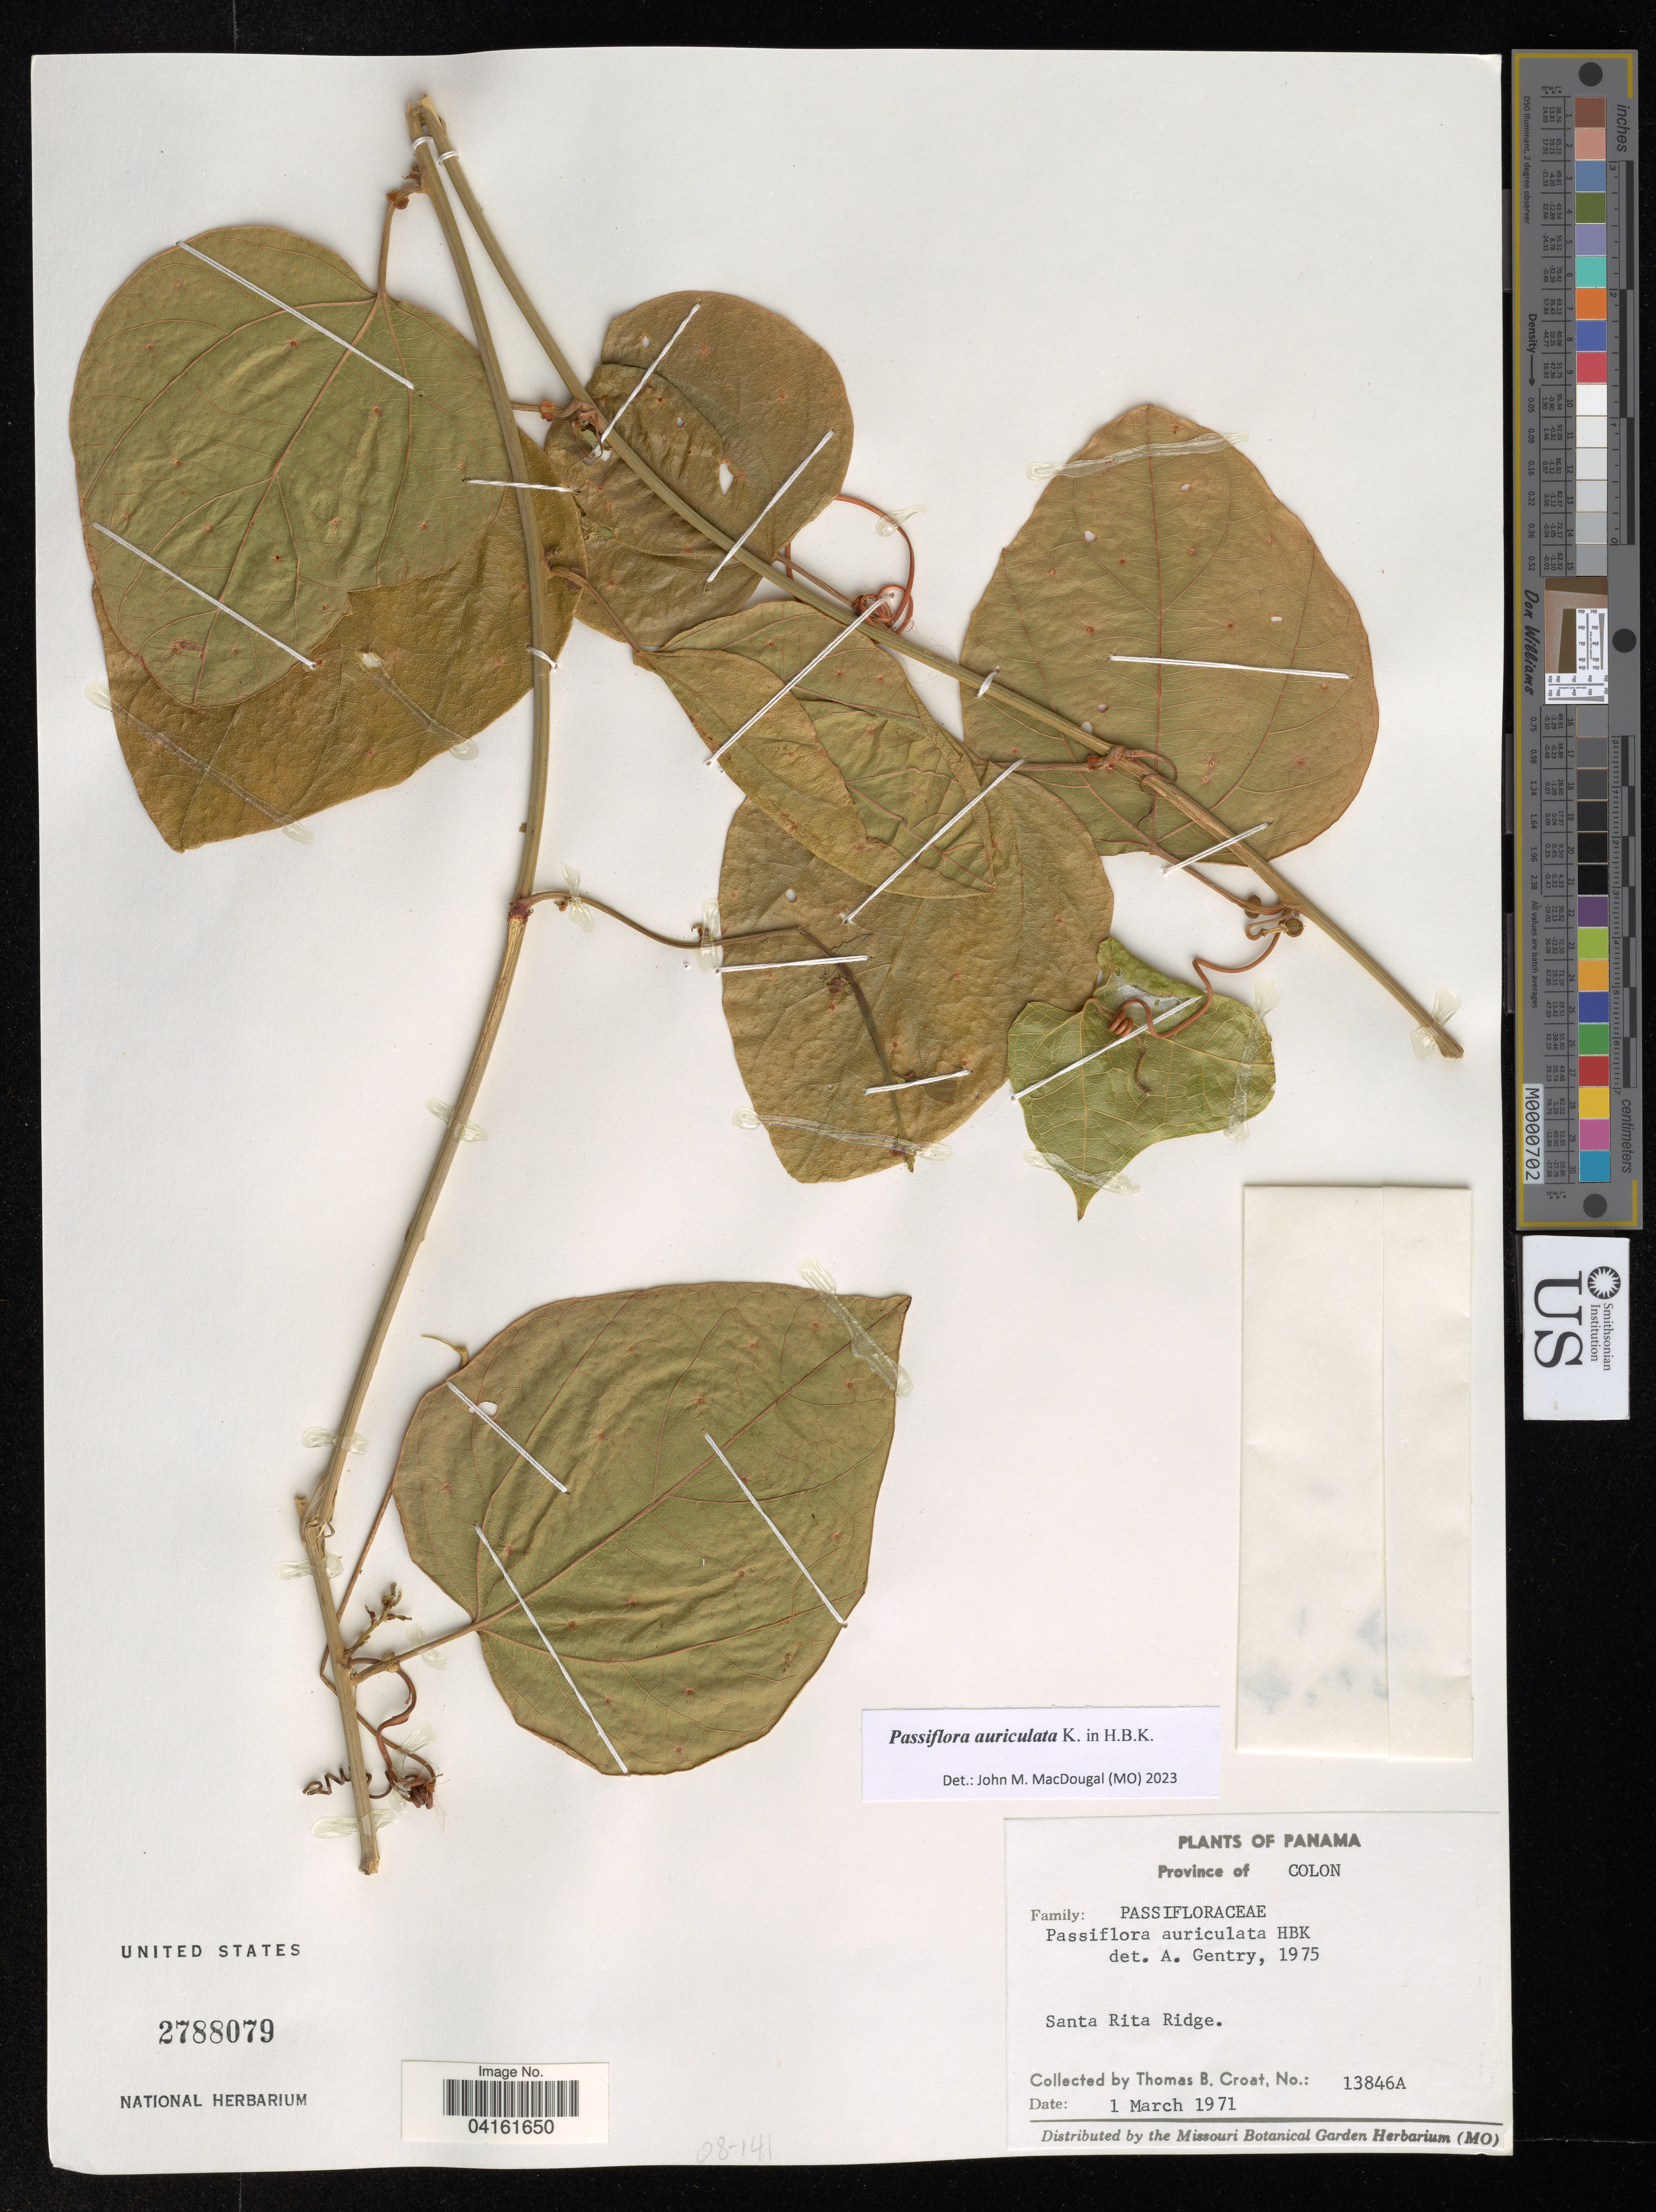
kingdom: Plantae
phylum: Tracheophyta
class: Magnoliopsida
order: Malpighiales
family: Passifloraceae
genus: Passiflora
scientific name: Passiflora auriculata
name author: Kunth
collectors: T. B. Croat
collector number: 13846A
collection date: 1971-03-01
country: Panama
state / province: Colón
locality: Santa Rita Ridge.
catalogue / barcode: US 2788079